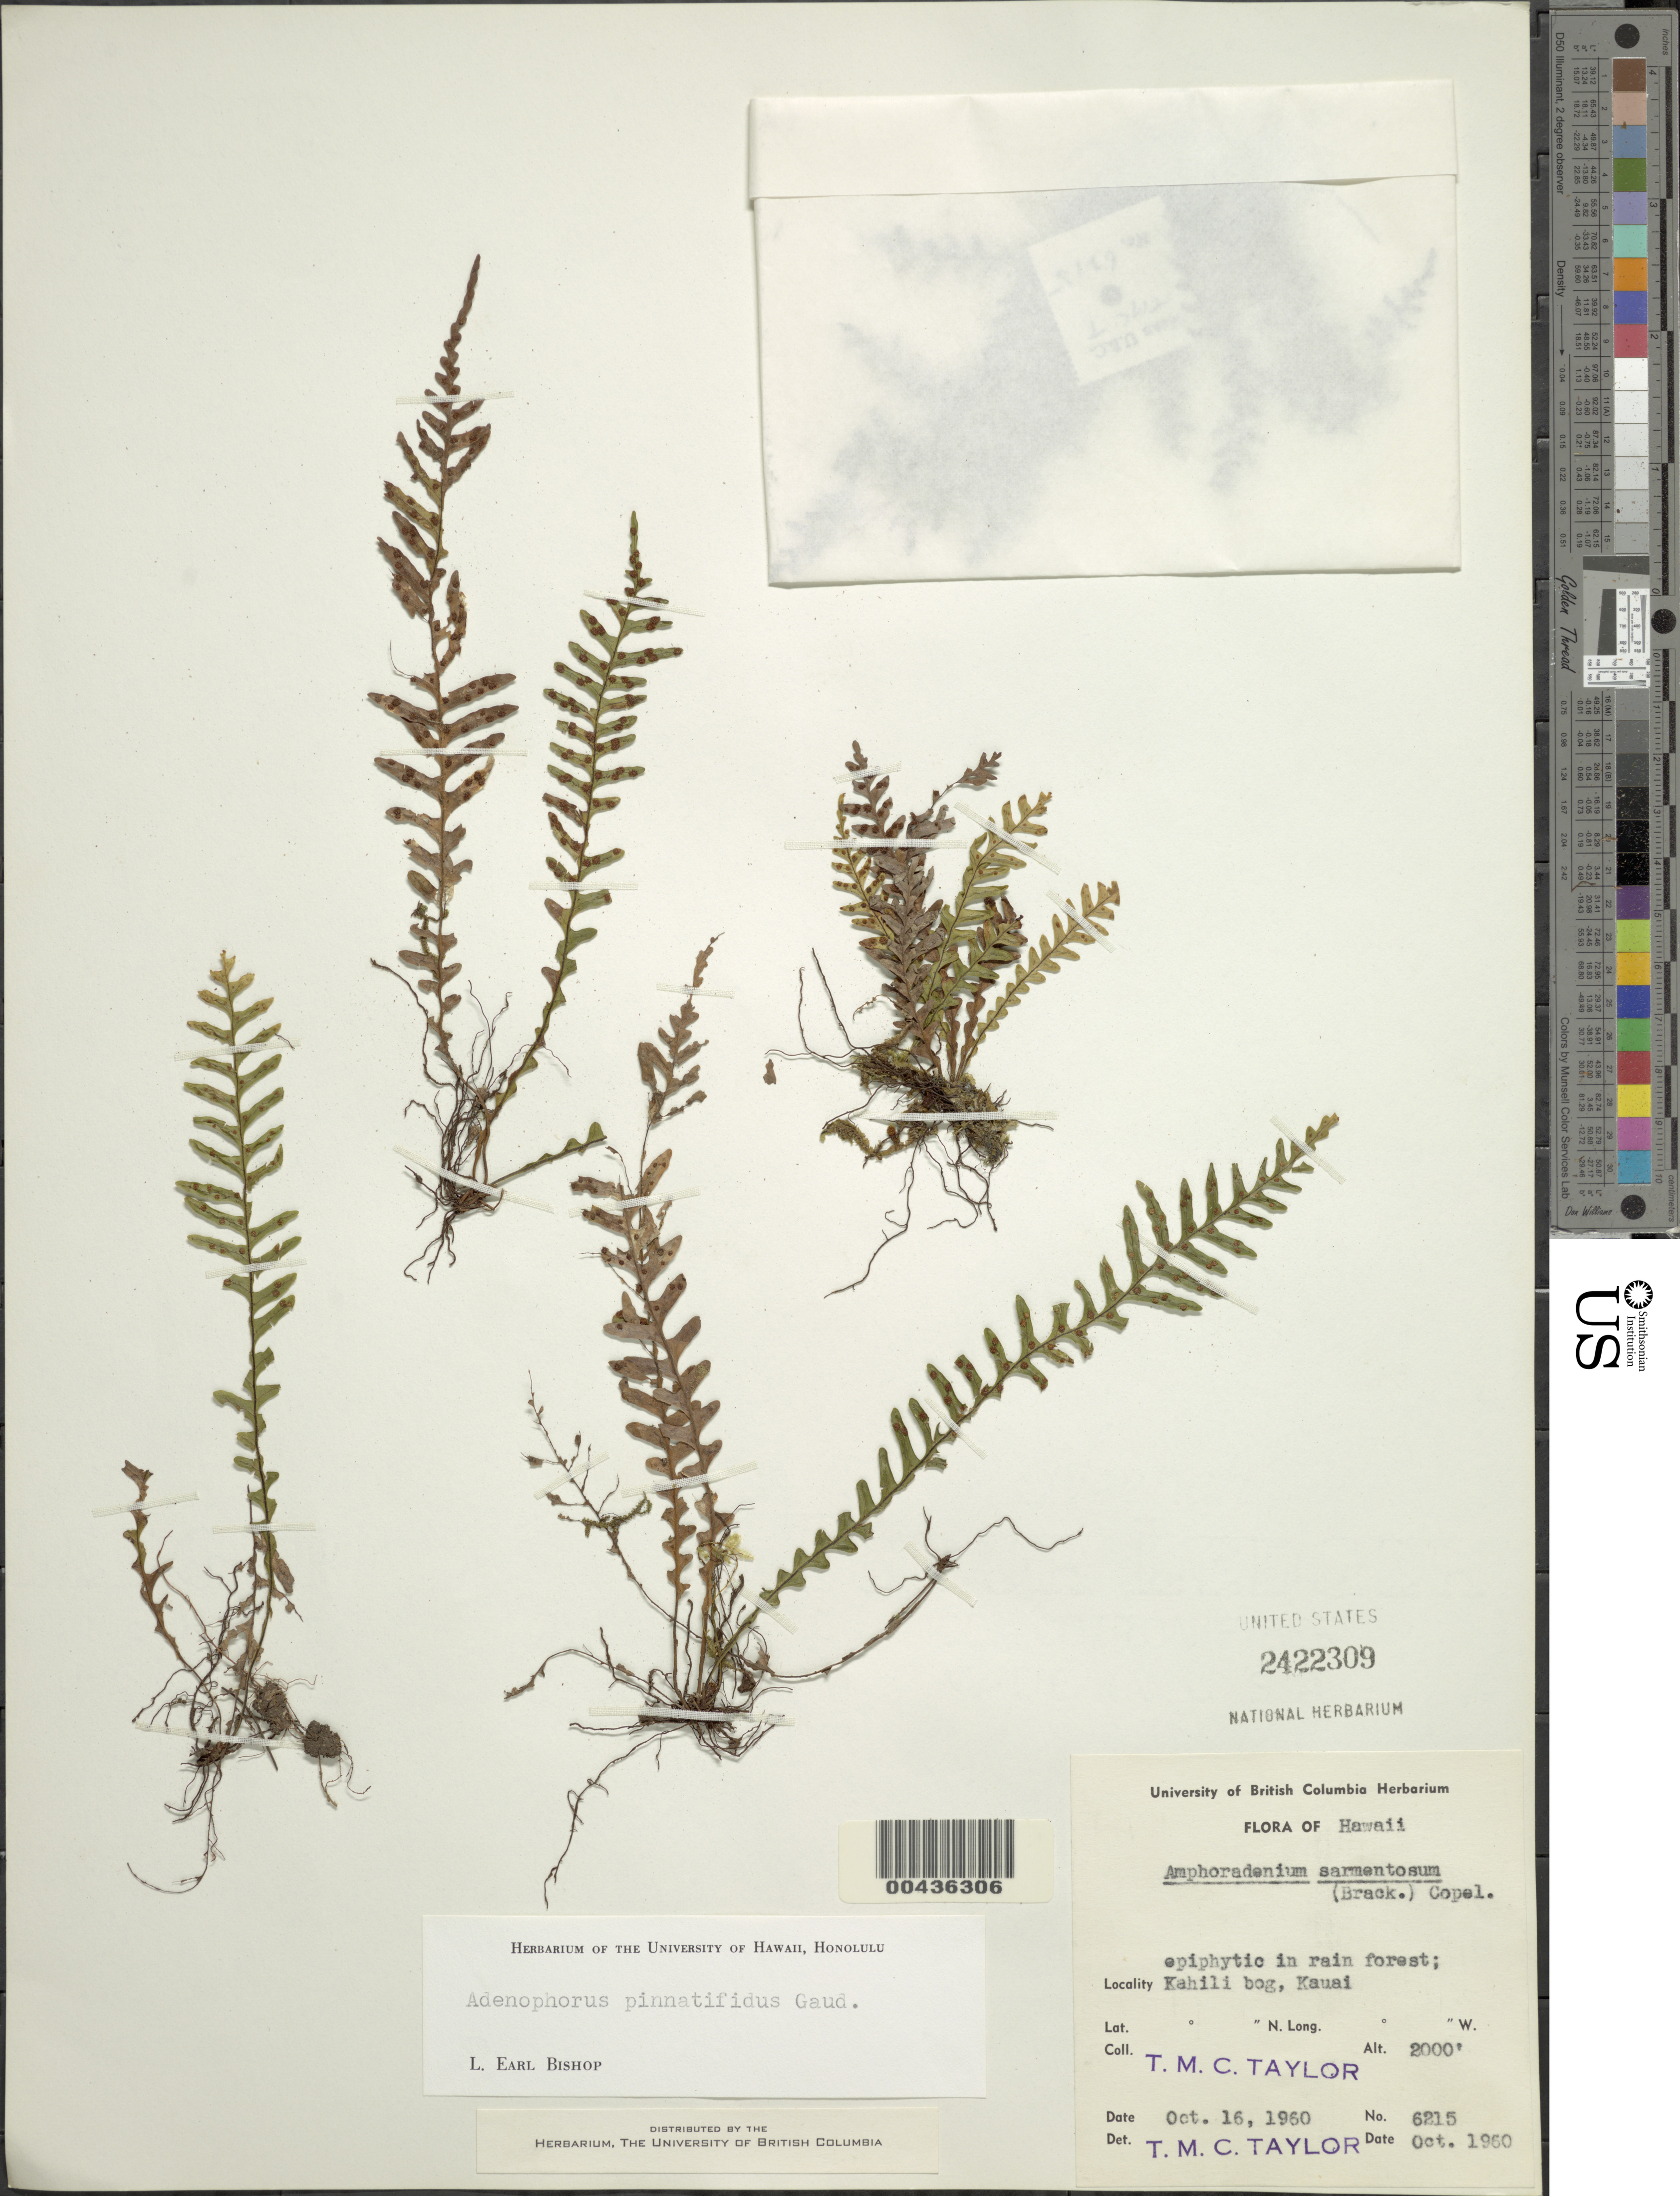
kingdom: Plantae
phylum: Tracheophyta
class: Polypodiopsida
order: Polypodiales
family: Polypodiaceae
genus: Adenophorus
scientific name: Adenophorus pinnatifidus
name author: Gaudich.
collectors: T. M. C. Taylor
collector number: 6215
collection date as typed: Oct 1960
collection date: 1960-10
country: United States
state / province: Hawaii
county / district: Maui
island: Kaua'i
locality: Kahili bog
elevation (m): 610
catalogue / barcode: US 2422309